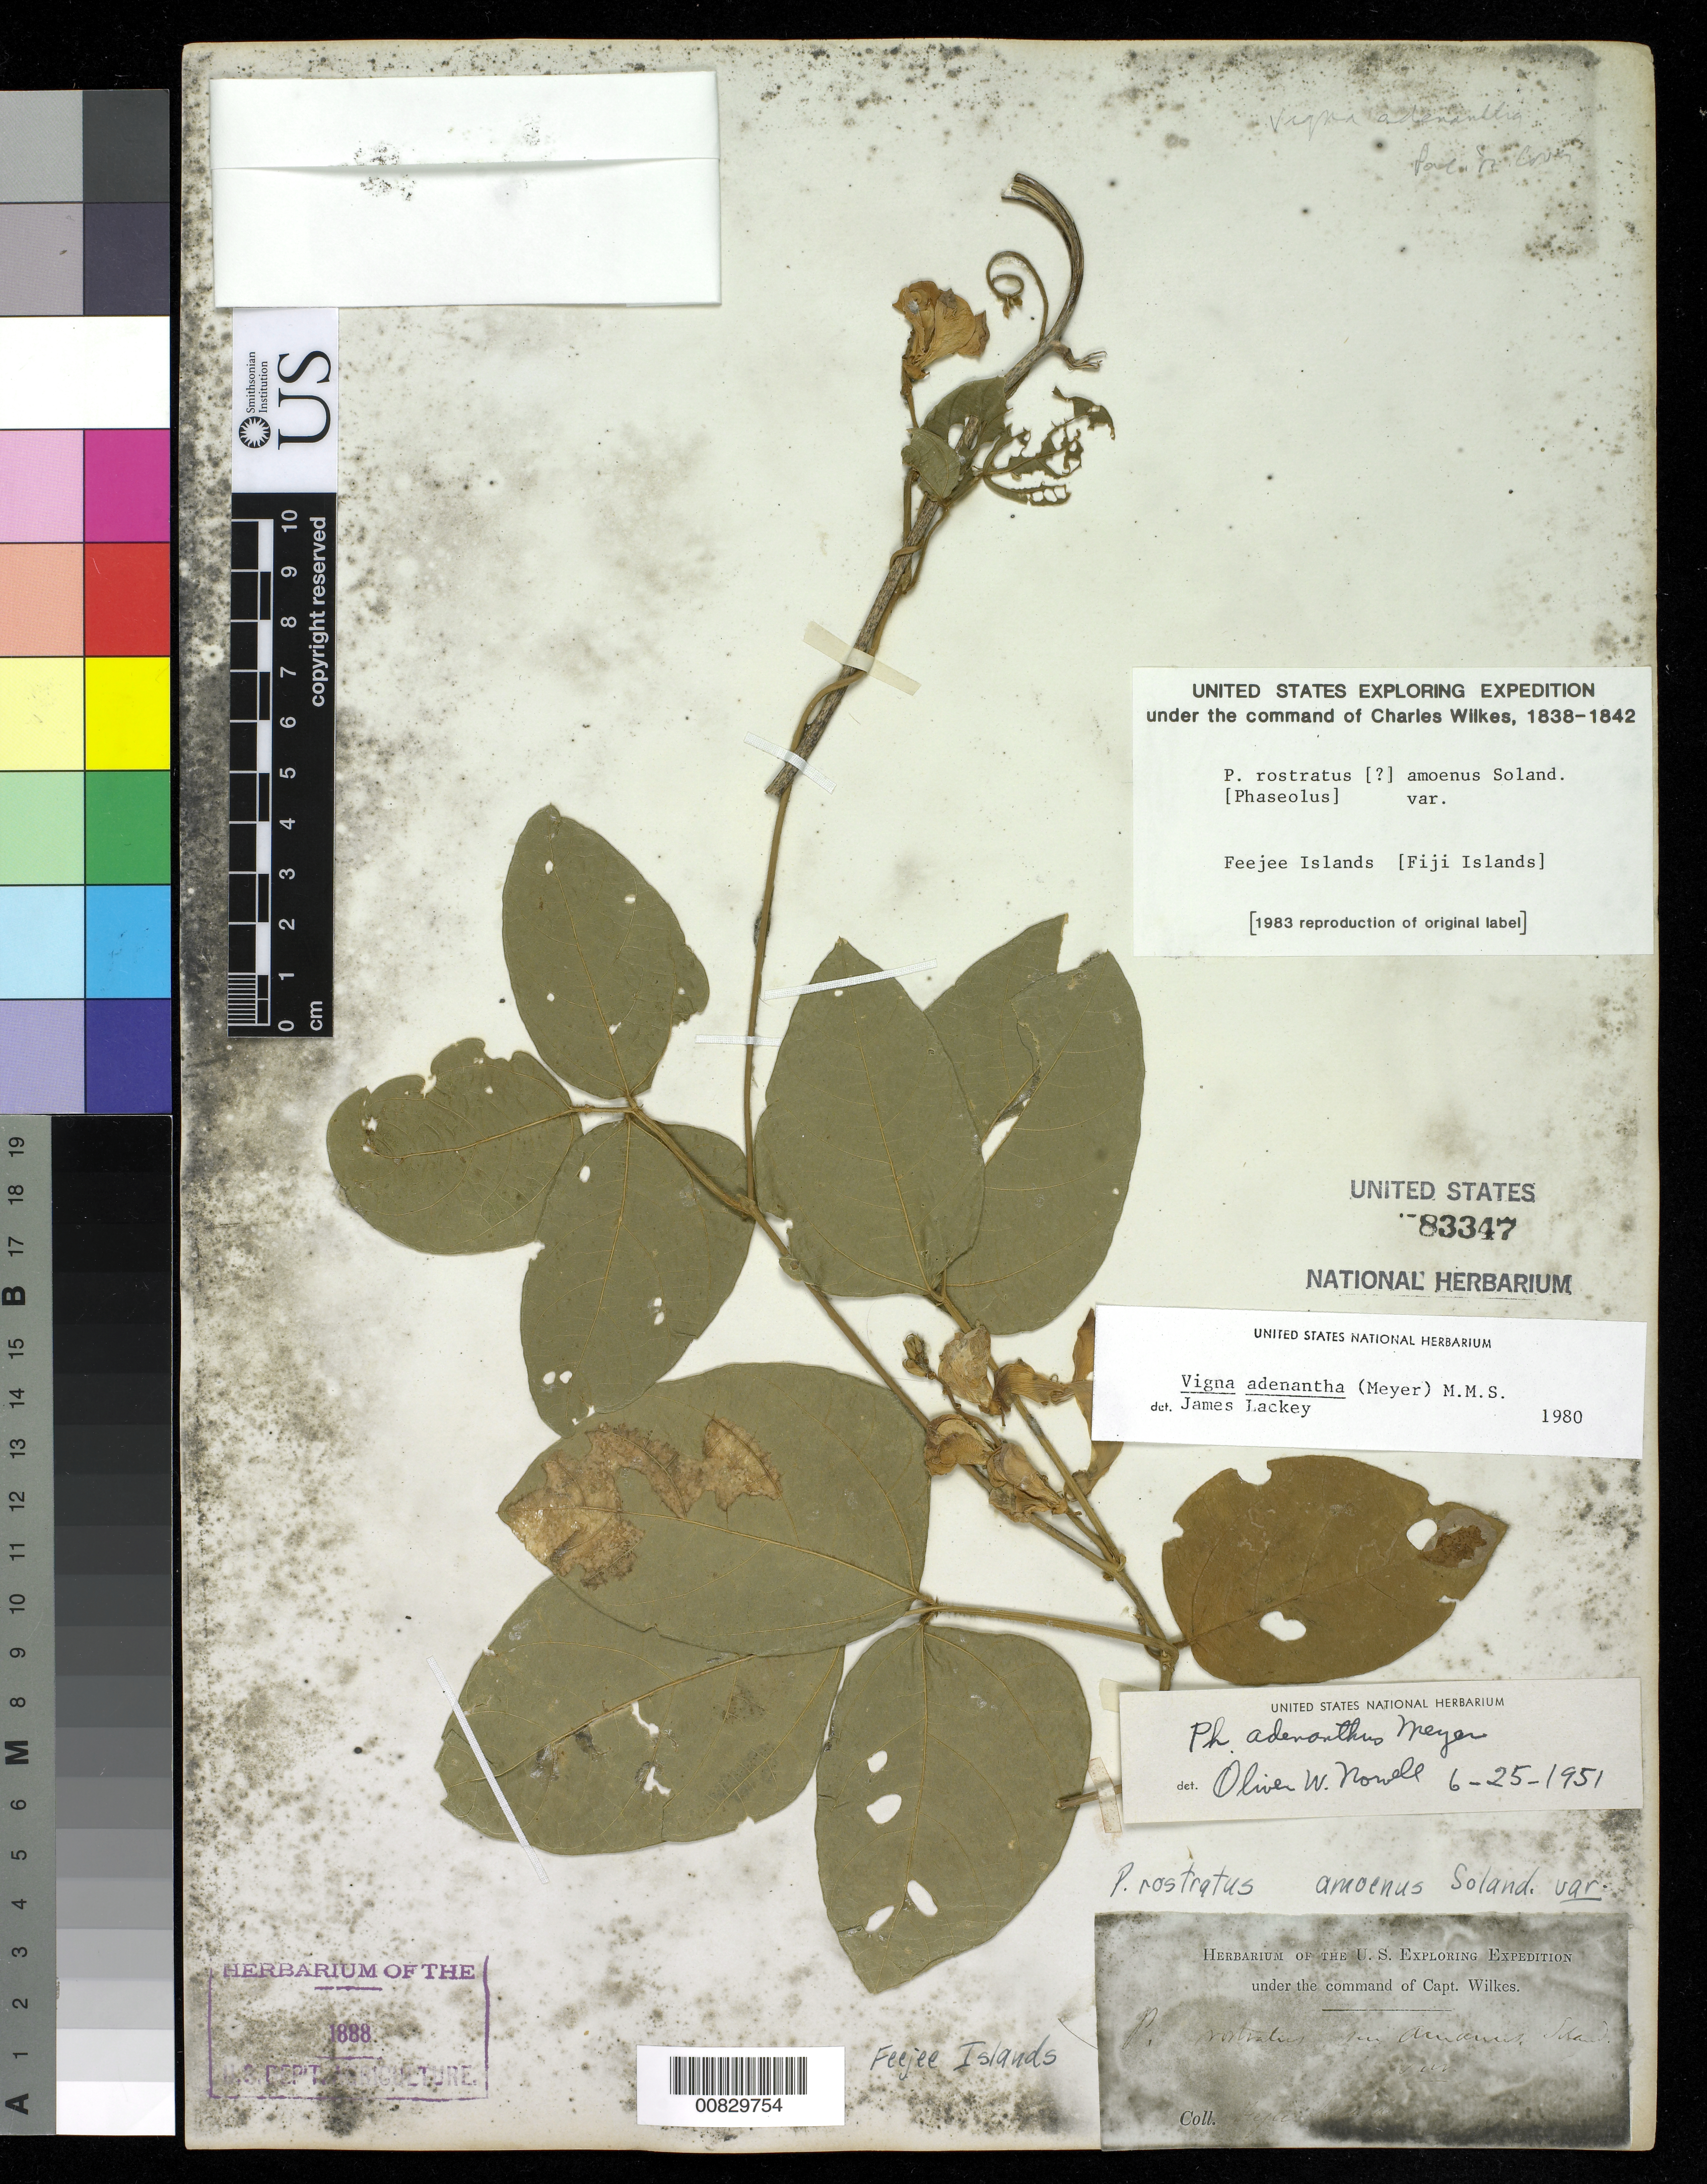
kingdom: Plantae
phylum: Tracheophyta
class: Magnoliopsida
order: Fabales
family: Fabaceae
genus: Leptospron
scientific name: Leptospron adenanthum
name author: (G. Mey.) A. Delgado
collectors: Wilkes Explor. Exped.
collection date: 1838/1842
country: Fiji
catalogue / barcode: US 83347